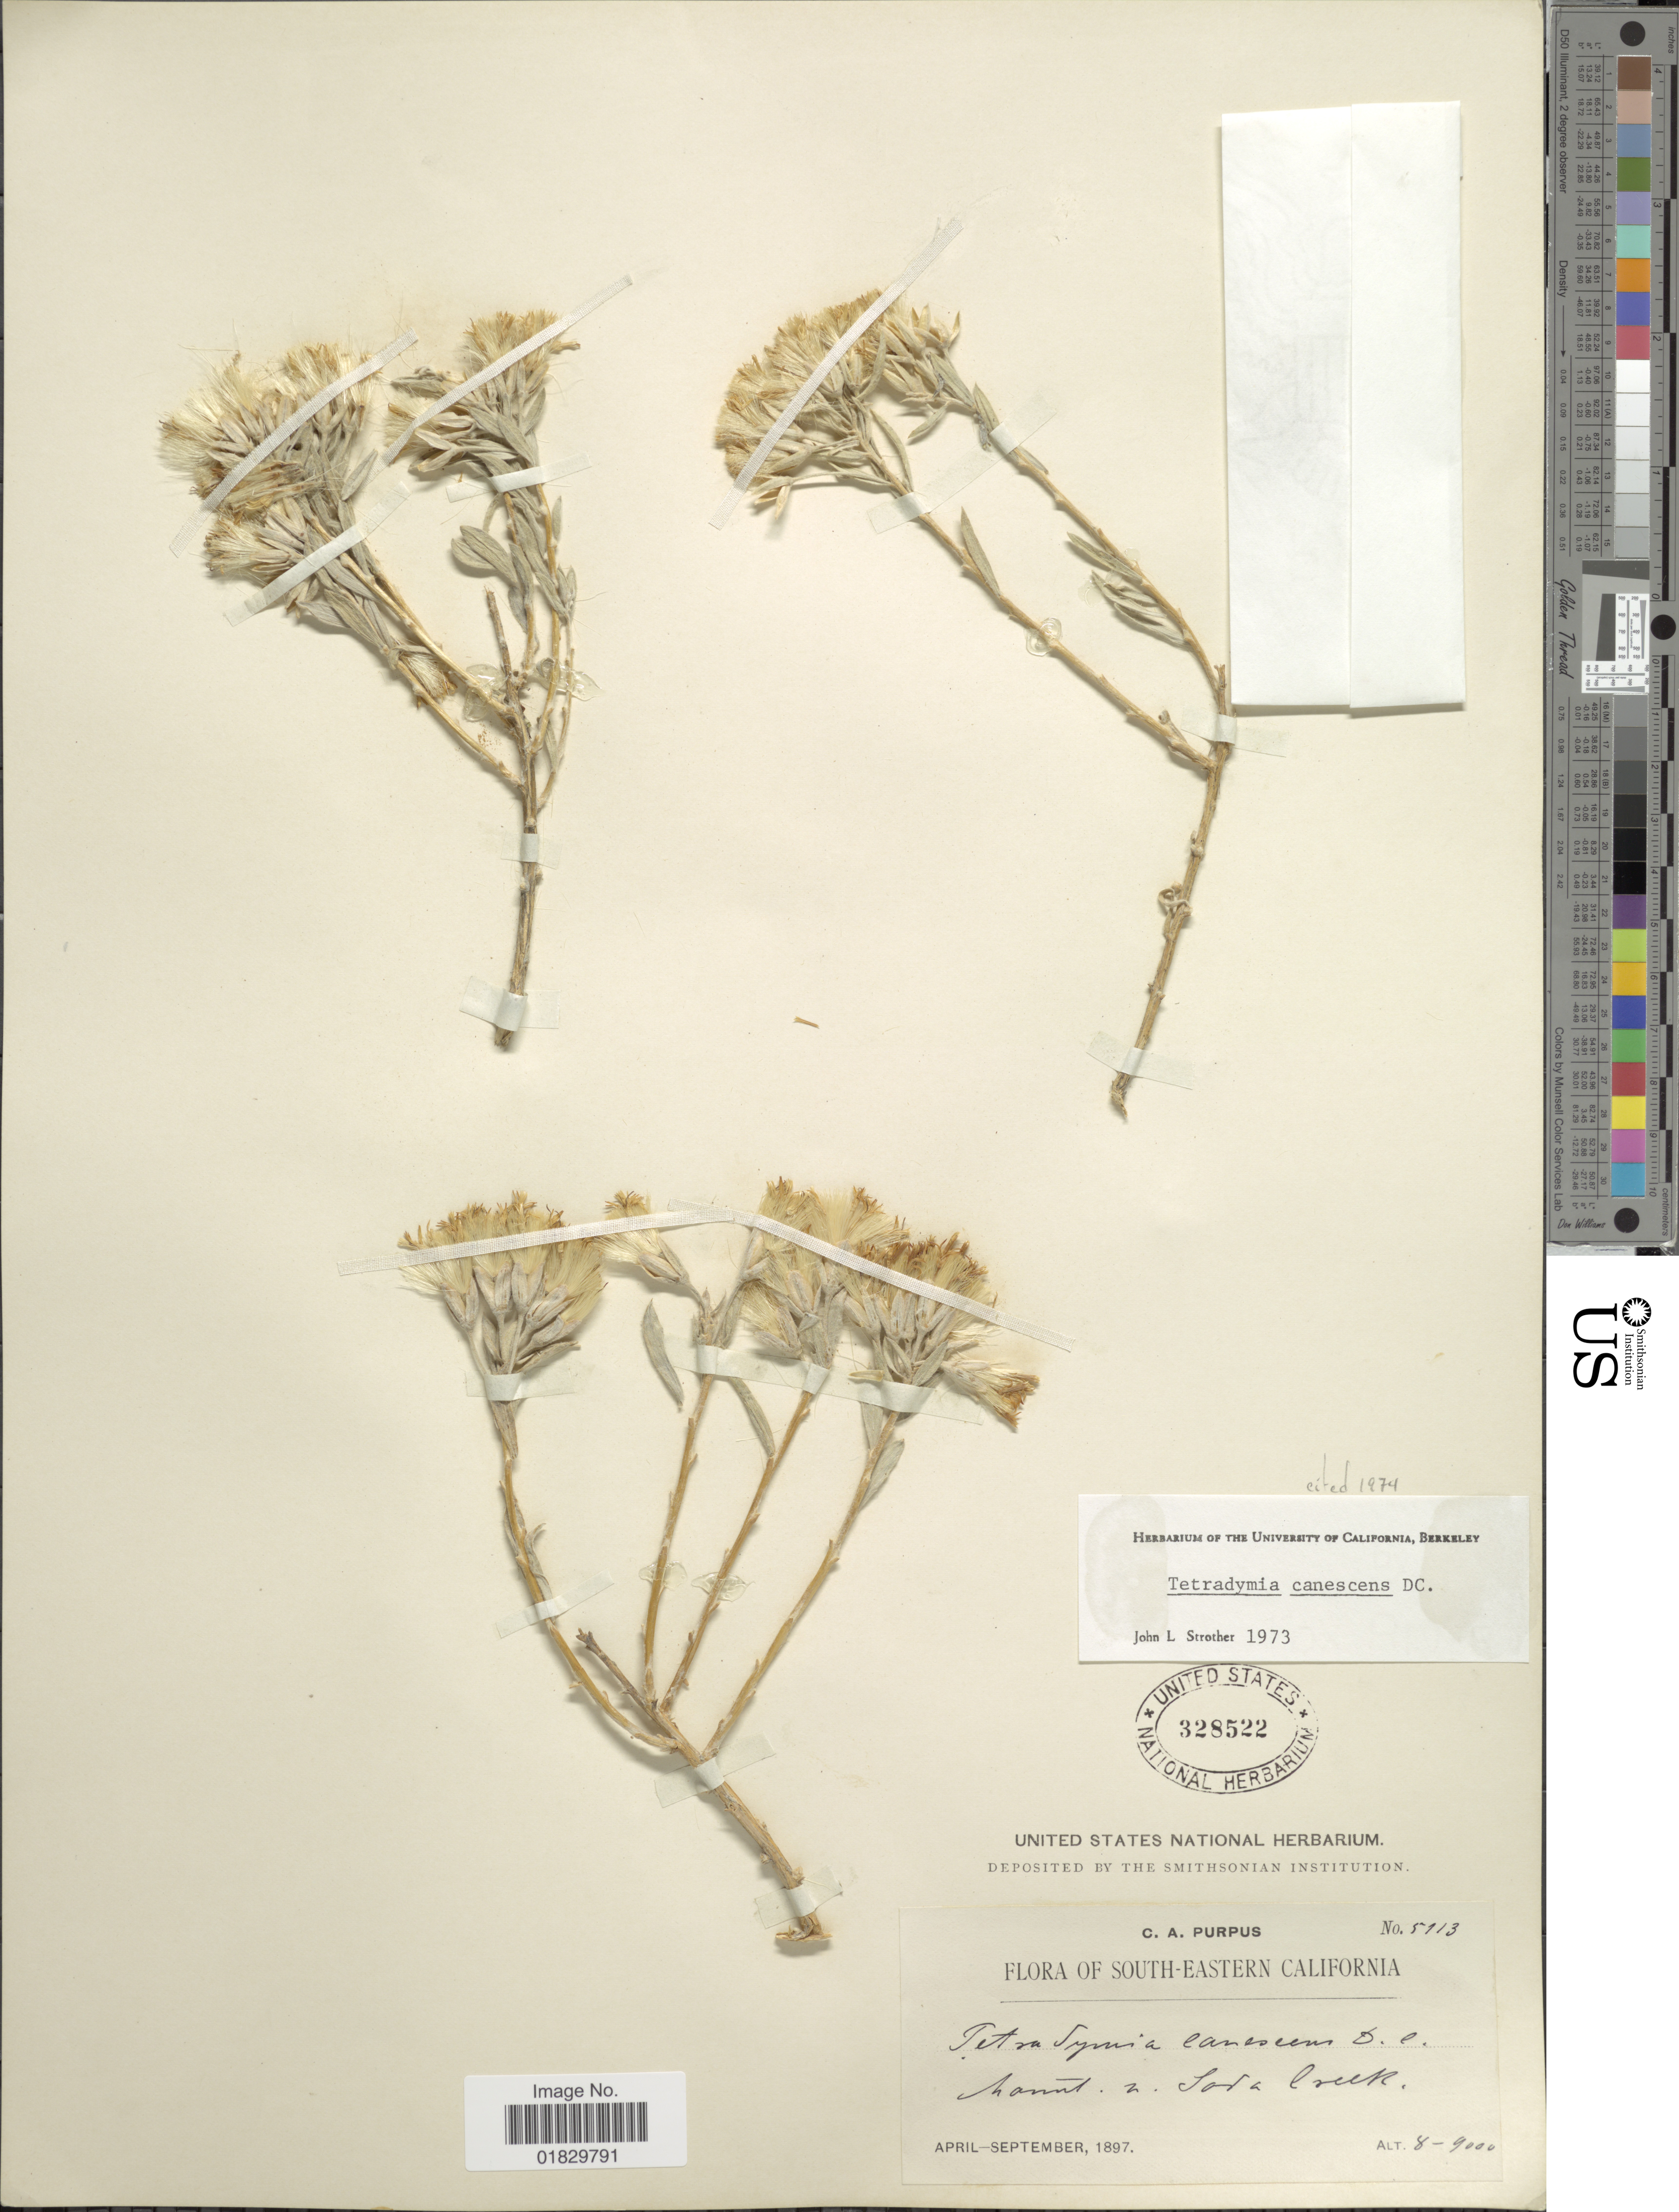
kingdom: Plantae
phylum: Tracheophyta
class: Magnoliopsida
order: Asterales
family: Asteraceae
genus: Tetradymia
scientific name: Tetradymia canescens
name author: DC.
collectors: C. A. Purpus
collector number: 5913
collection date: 1897-04/1897-09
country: United States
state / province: California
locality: South-Eastern California. Monut near Soda Creek.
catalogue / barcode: US 328522